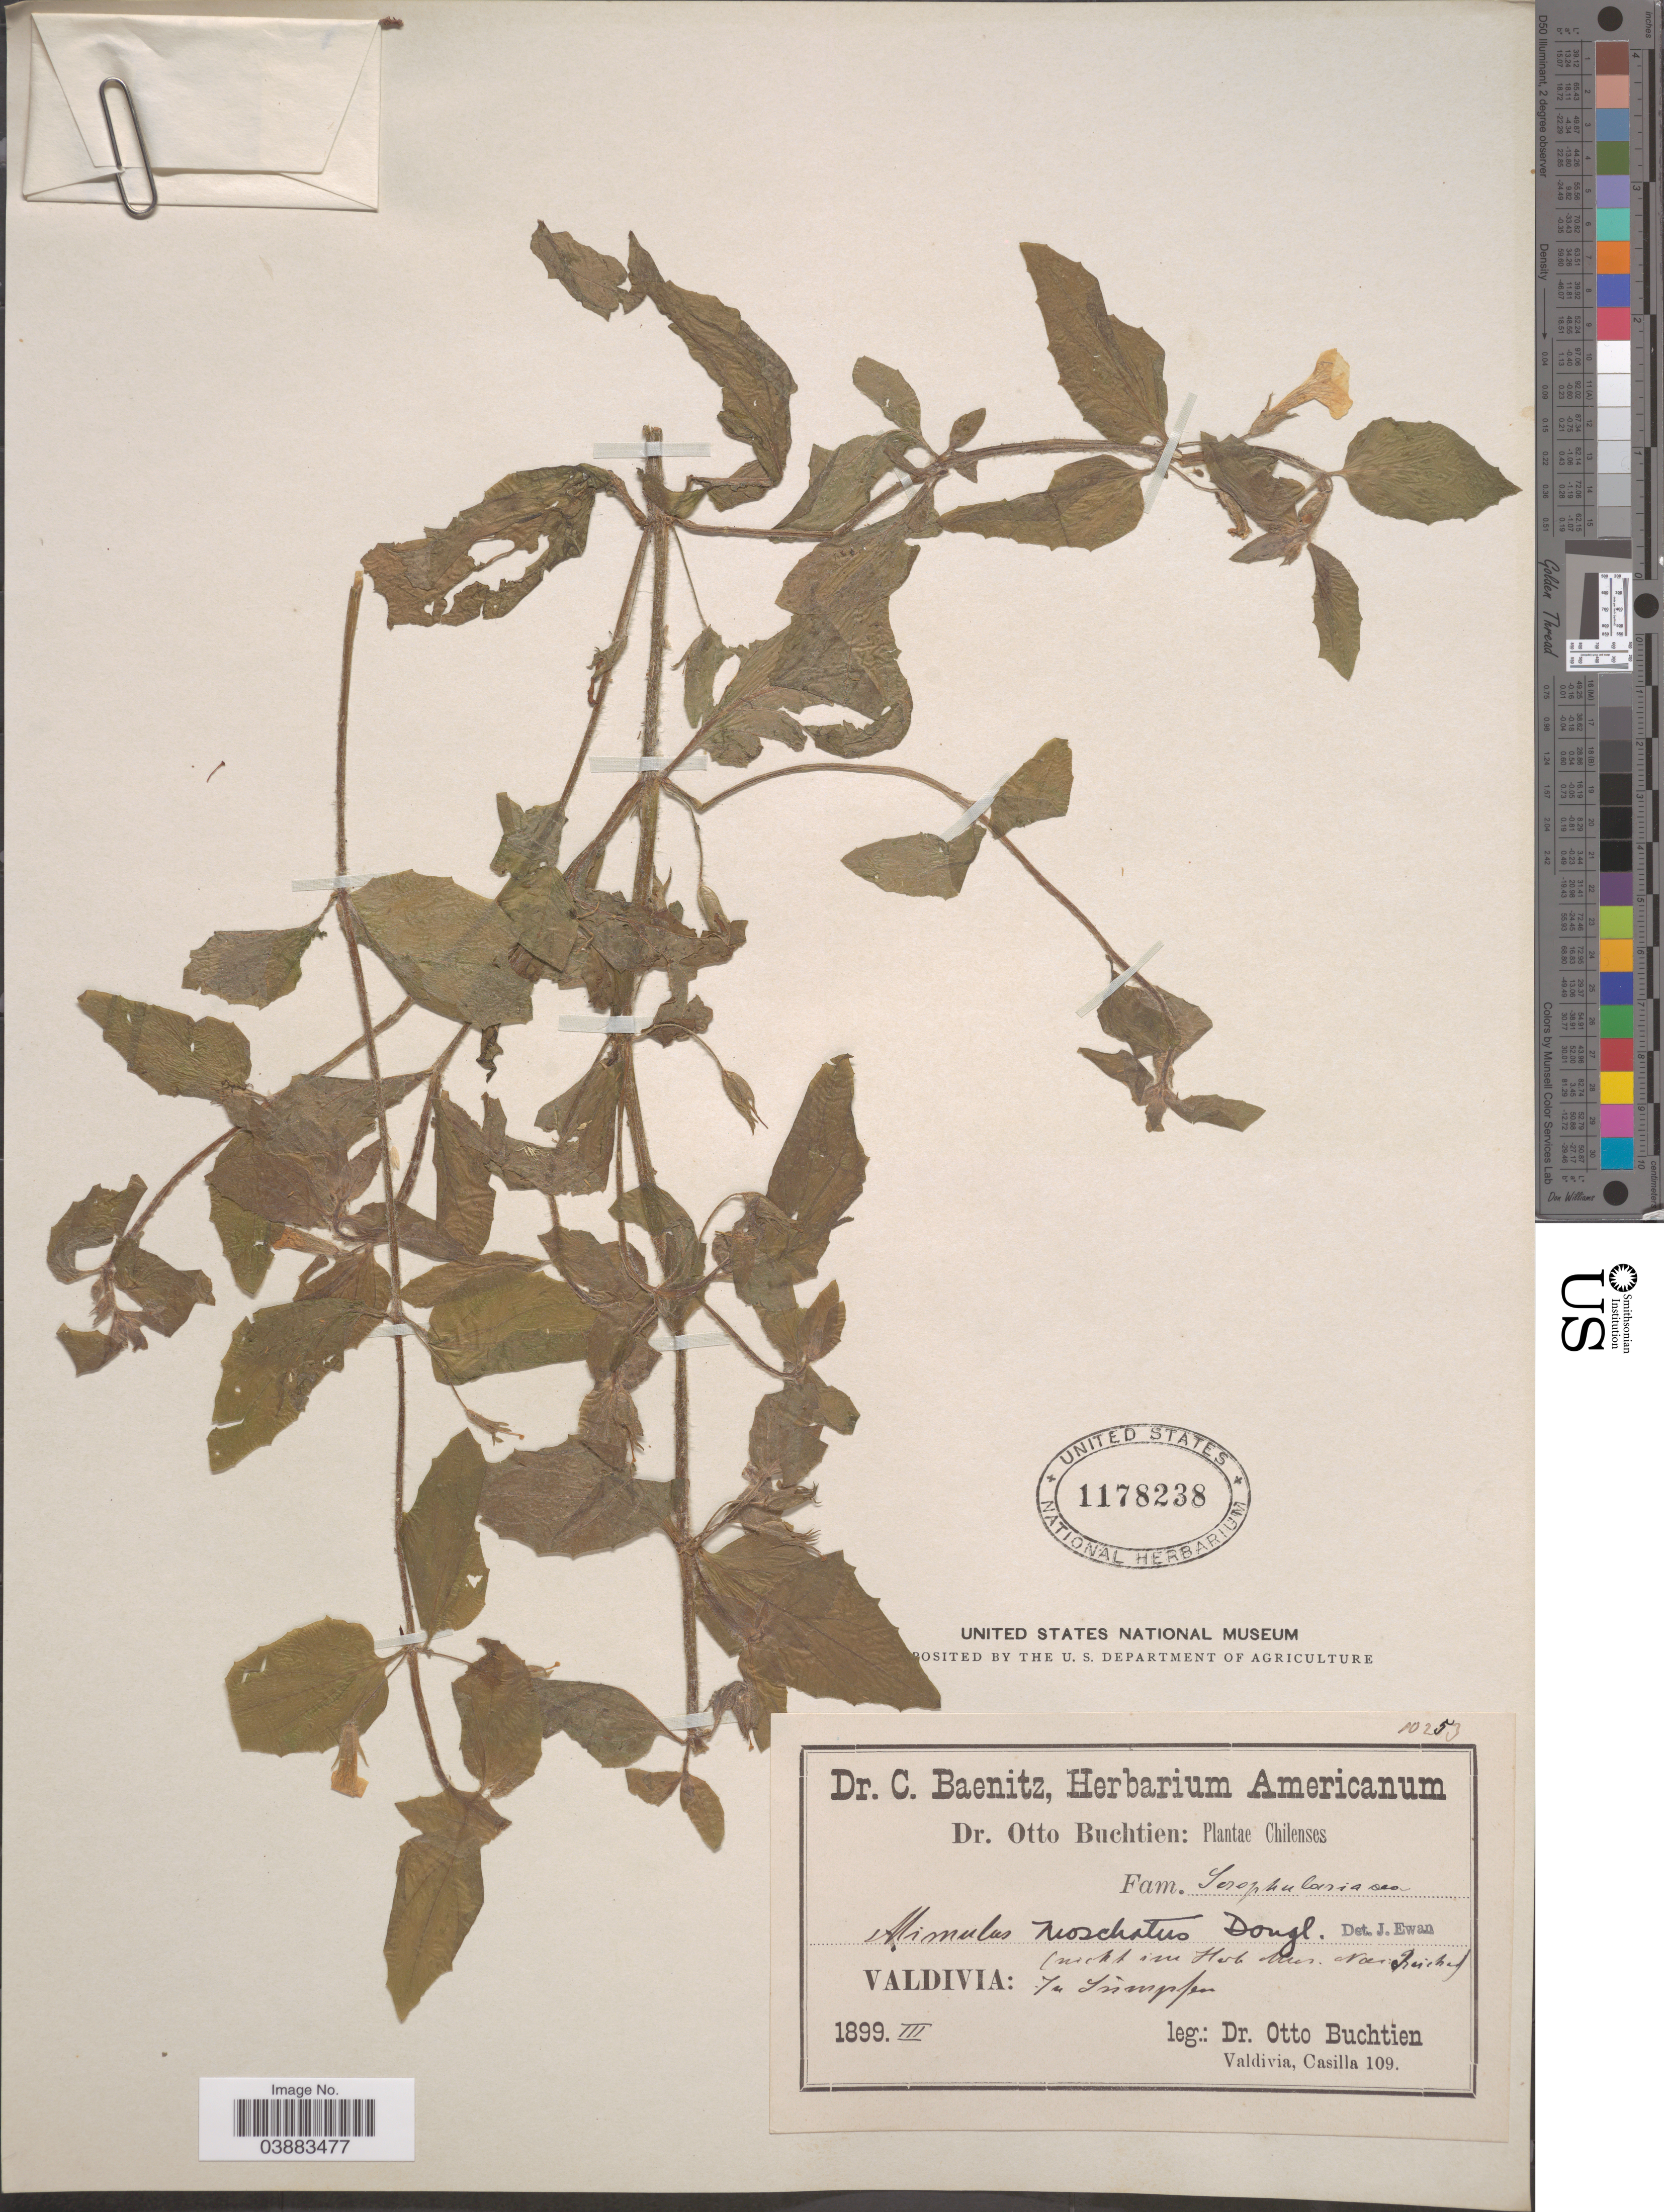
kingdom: Plantae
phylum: Tracheophyta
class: Magnoliopsida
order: Lamiales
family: Phrymaceae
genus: Mimulus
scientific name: Mimulus crinitus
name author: A.L. Grant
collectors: O. Buchtien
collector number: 10253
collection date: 1899-03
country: Chile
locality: Valdivia: In Sümpfen.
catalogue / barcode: US 1178238